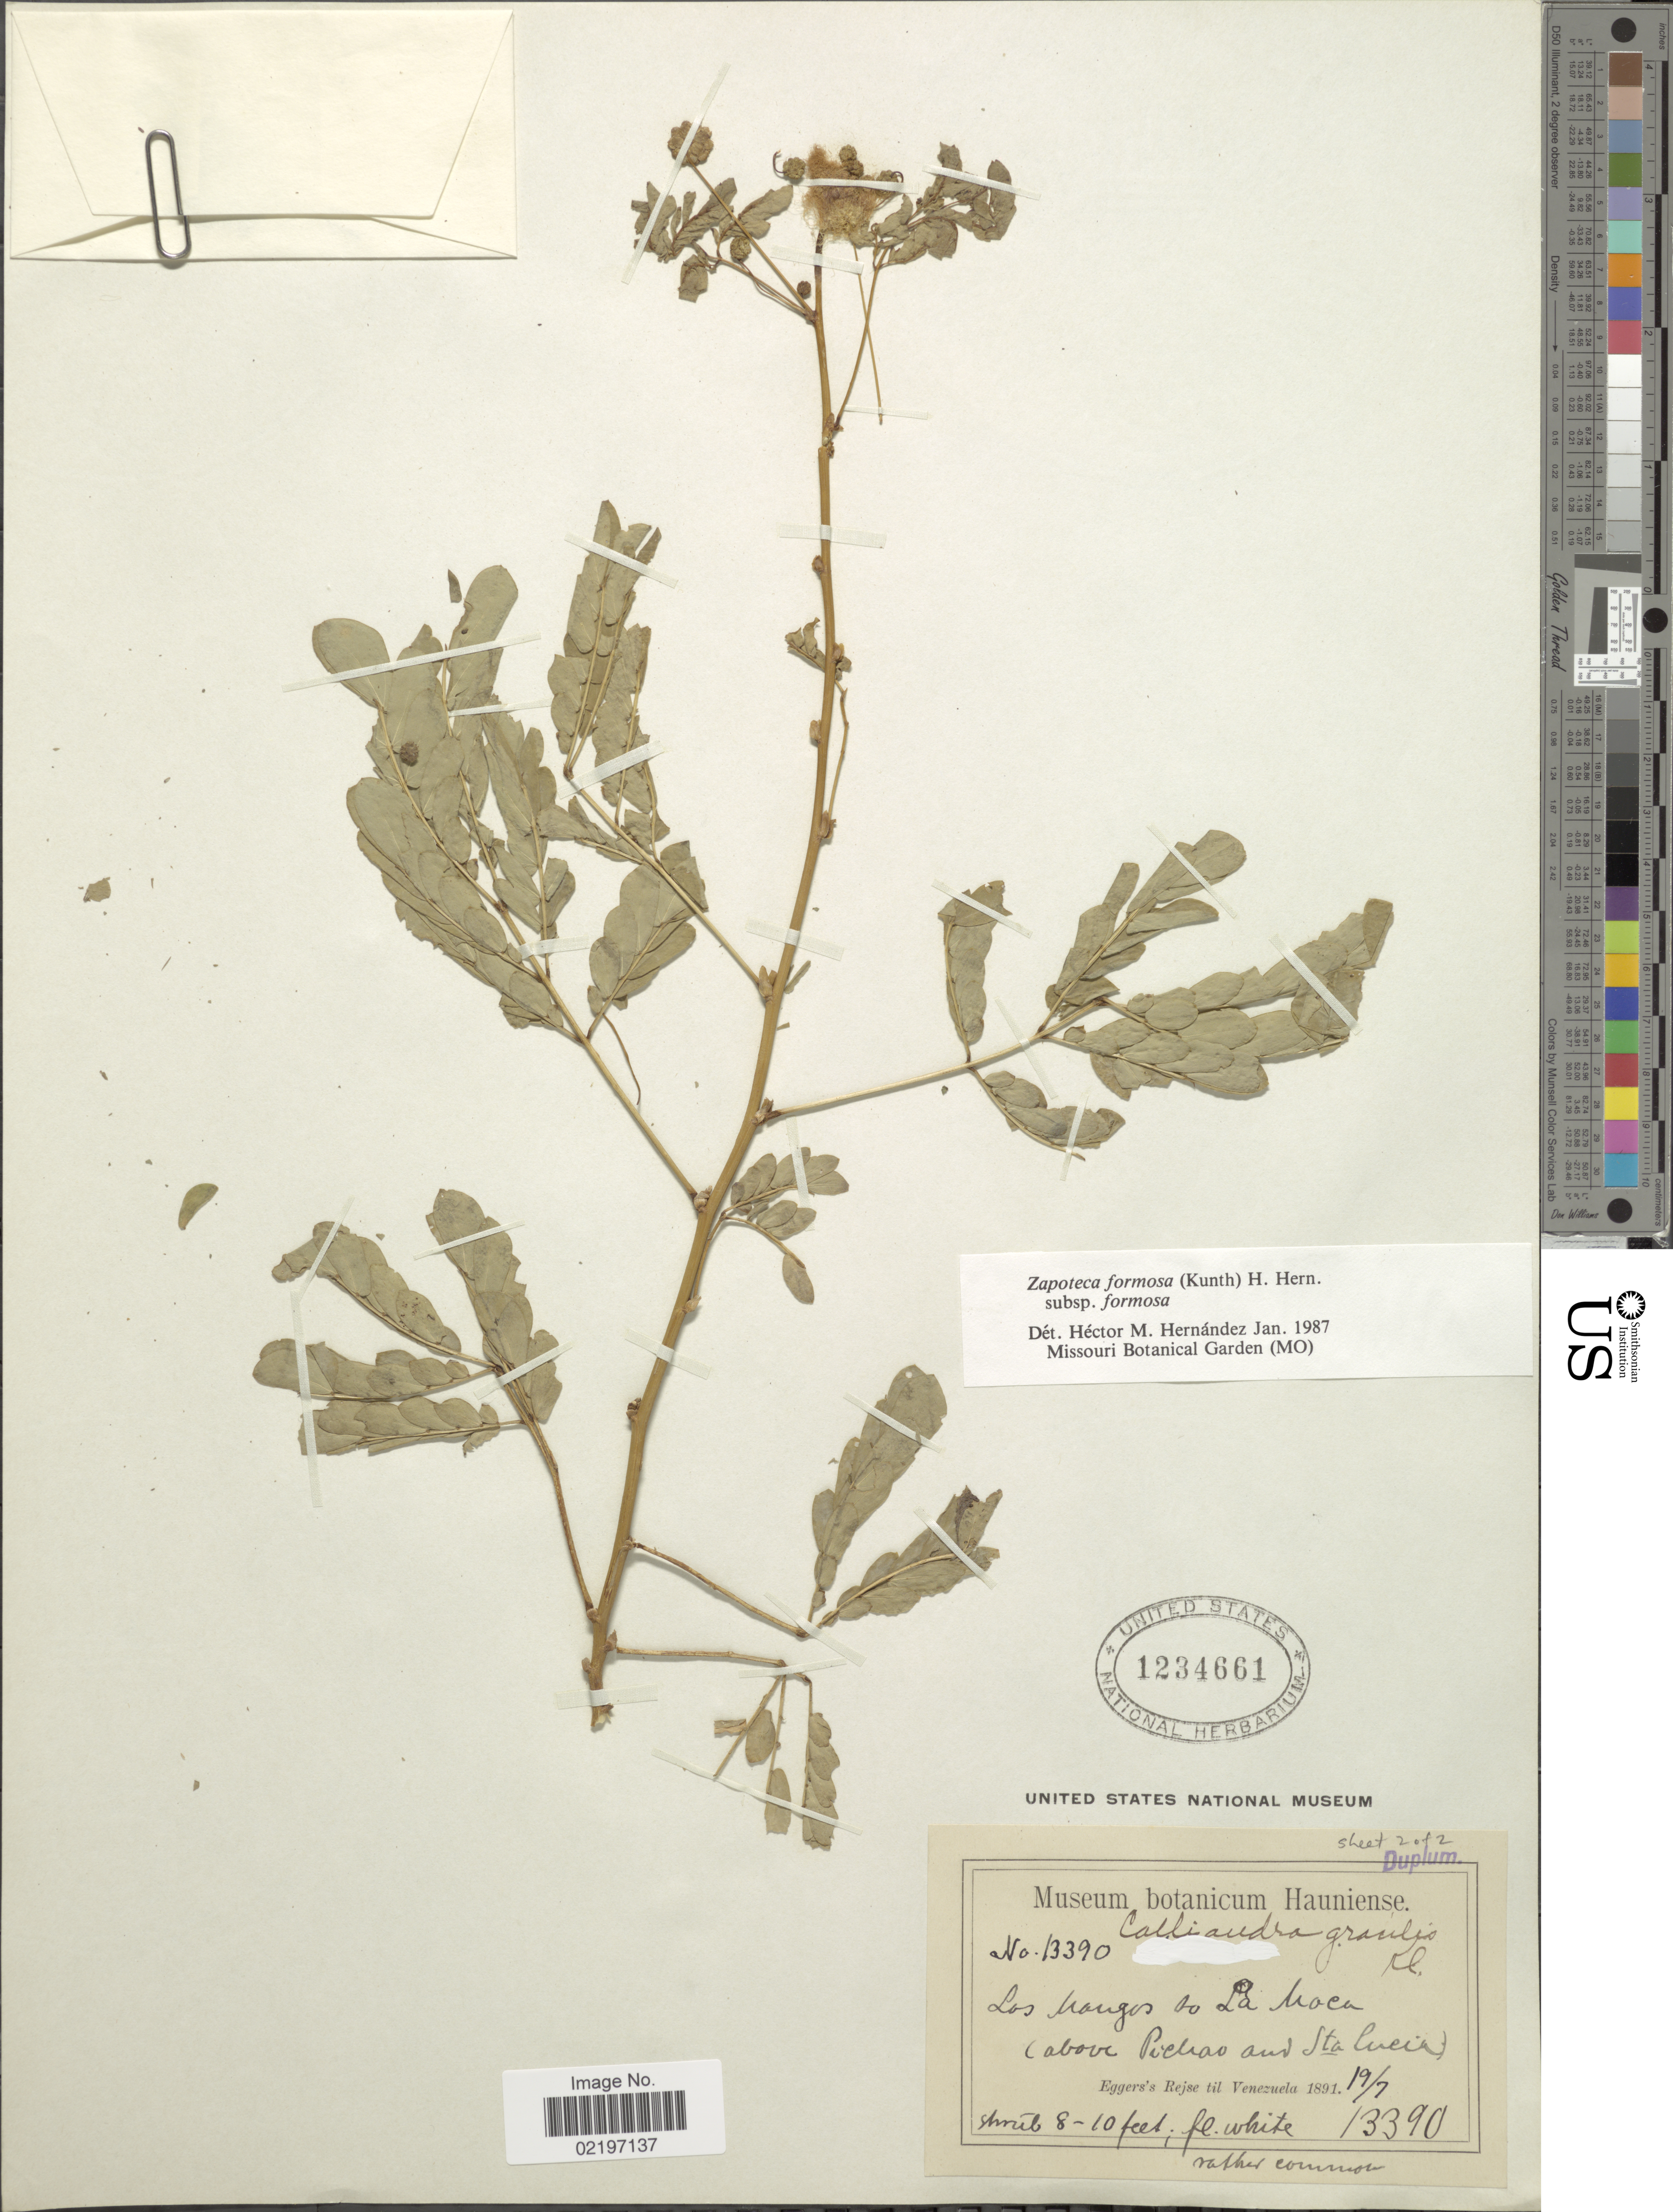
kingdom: Plantae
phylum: Tracheophyta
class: Magnoliopsida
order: Fabales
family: Fabaceae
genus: Zapoteca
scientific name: Zapoteca formosa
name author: (Kunth) H.M. Hern.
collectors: -. Eggers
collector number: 13390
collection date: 1891-07-19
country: Venezuela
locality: Las Mangas to La Moca (above Pichao and Sta Lucia)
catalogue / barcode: US 1234661